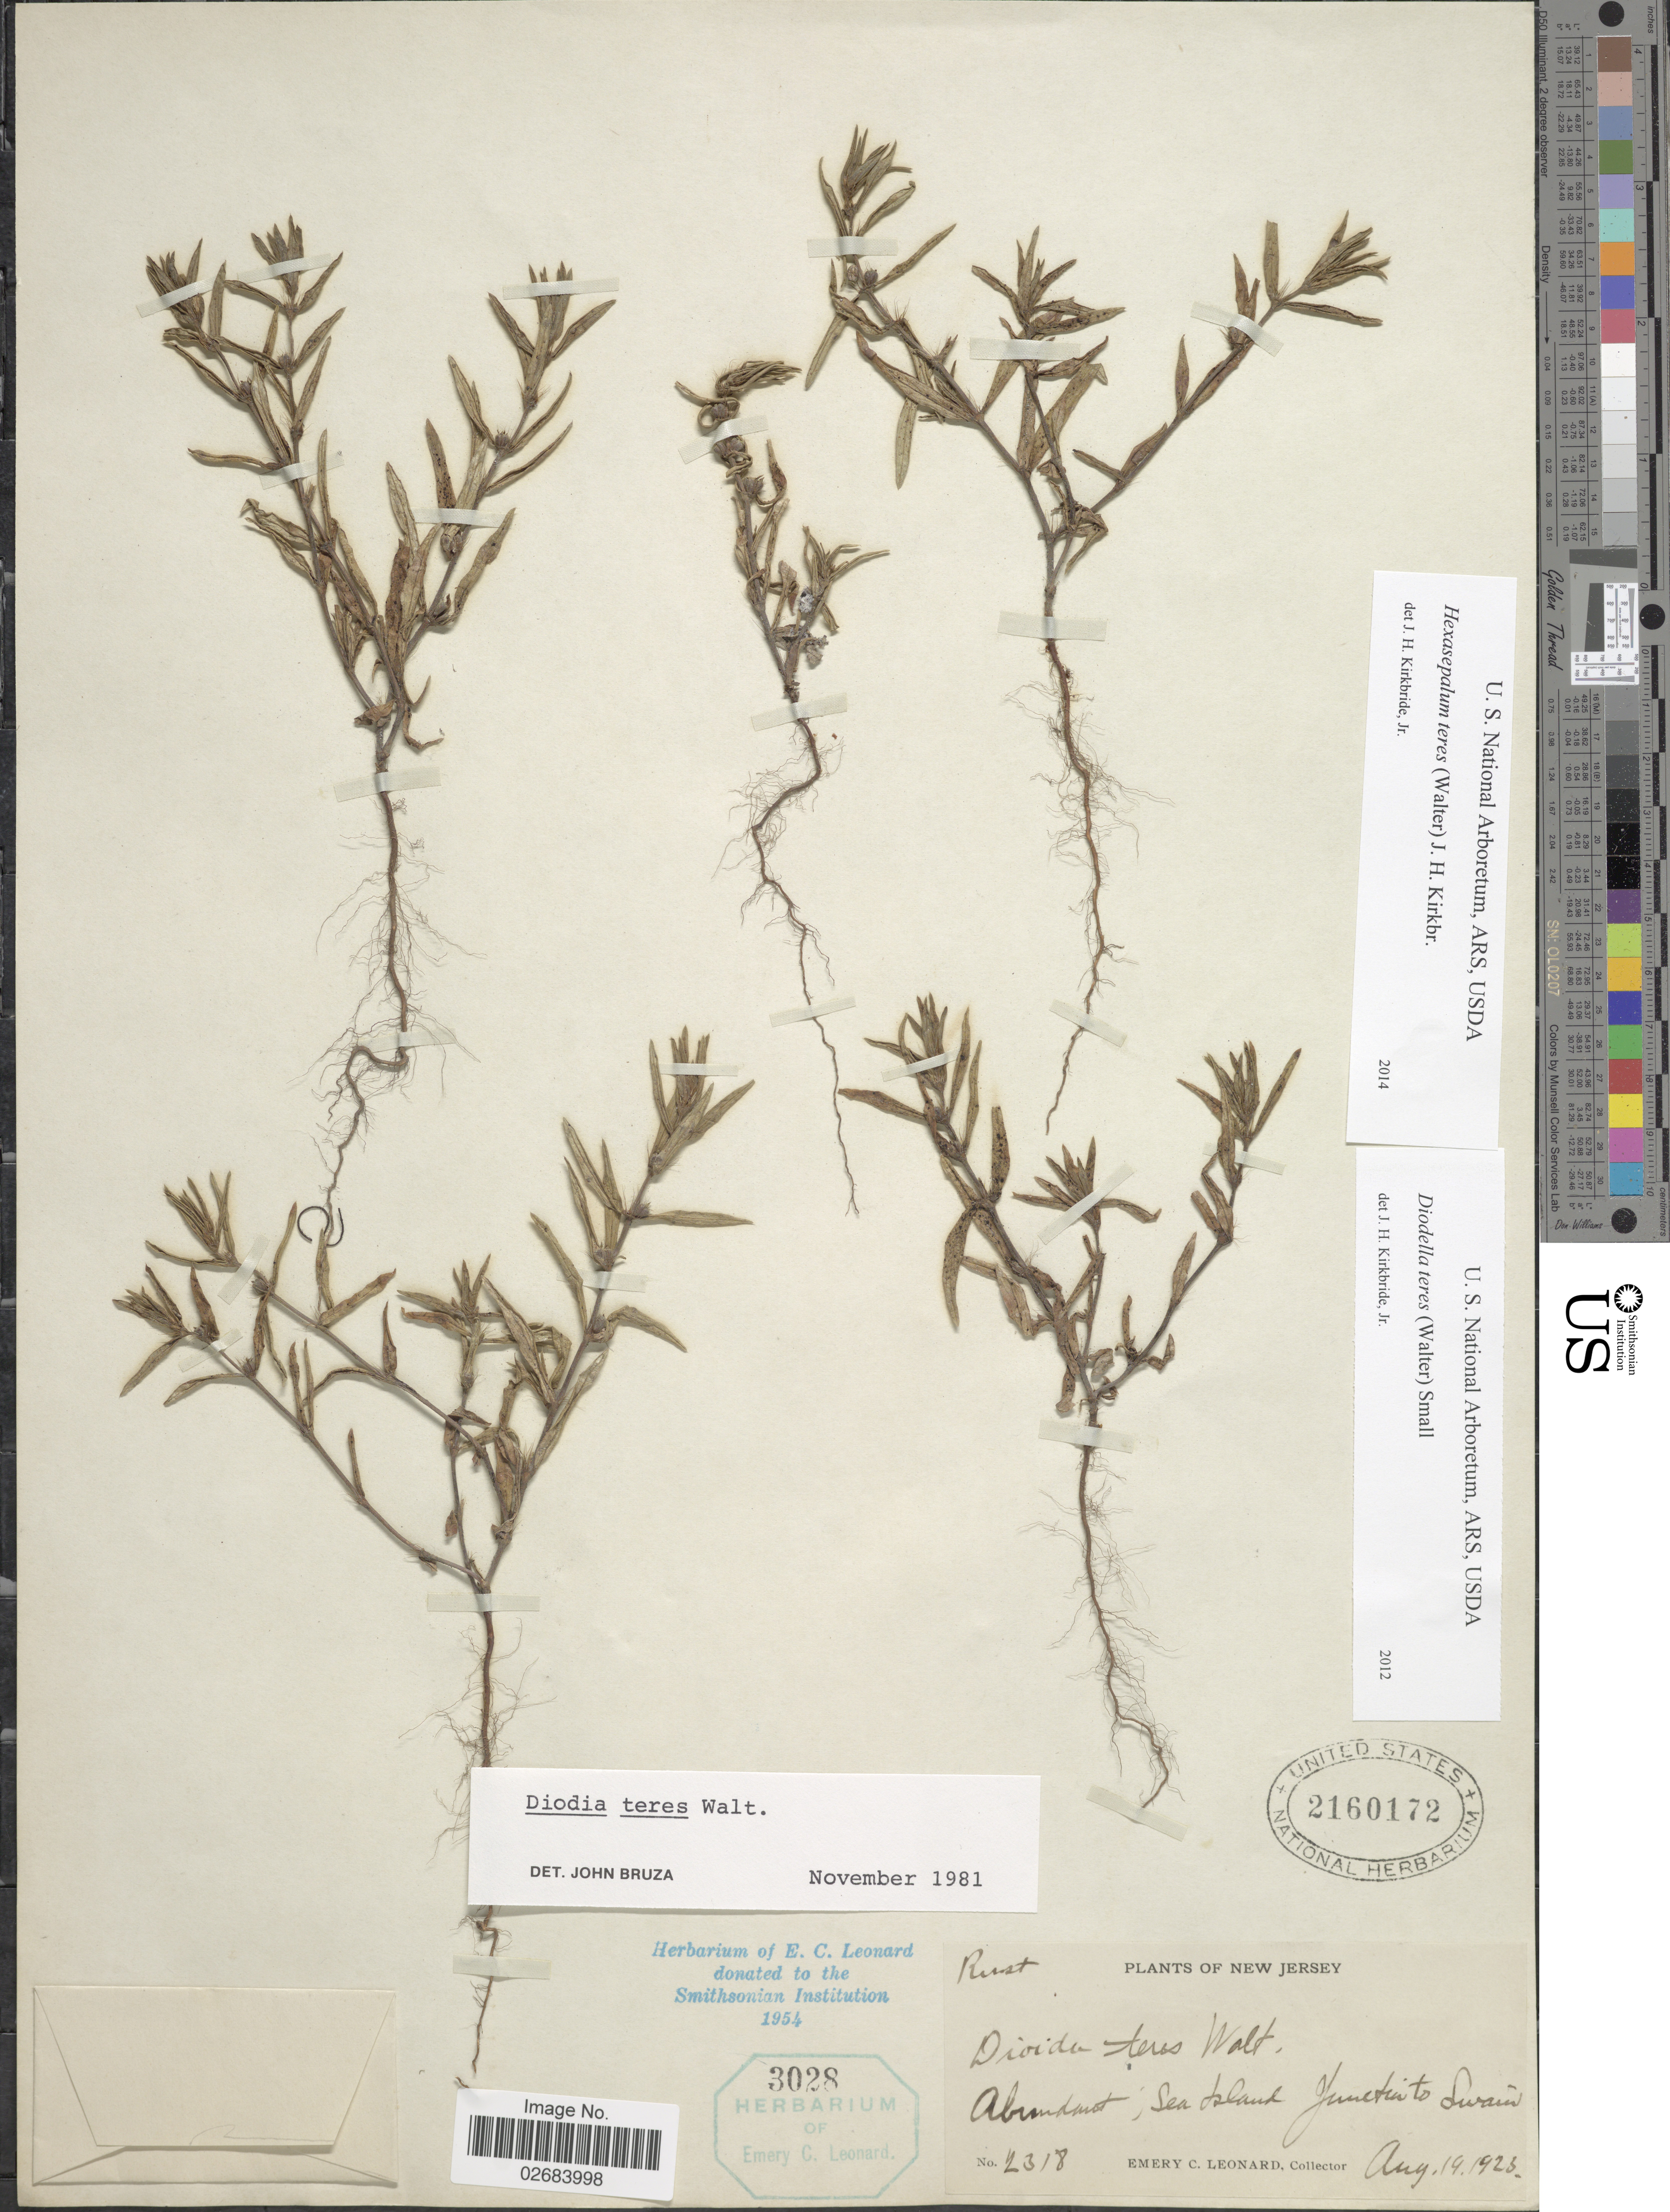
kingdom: Plantae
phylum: Tracheophyta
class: Magnoliopsida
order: Gentianales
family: Rubiaceae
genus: Diodia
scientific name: Diodia teres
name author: Walter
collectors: E. C. Leonard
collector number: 2318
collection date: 1923-08-19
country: United States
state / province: New Jersey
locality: Abundant; Sea Island Junction to Swain.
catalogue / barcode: US 2160172